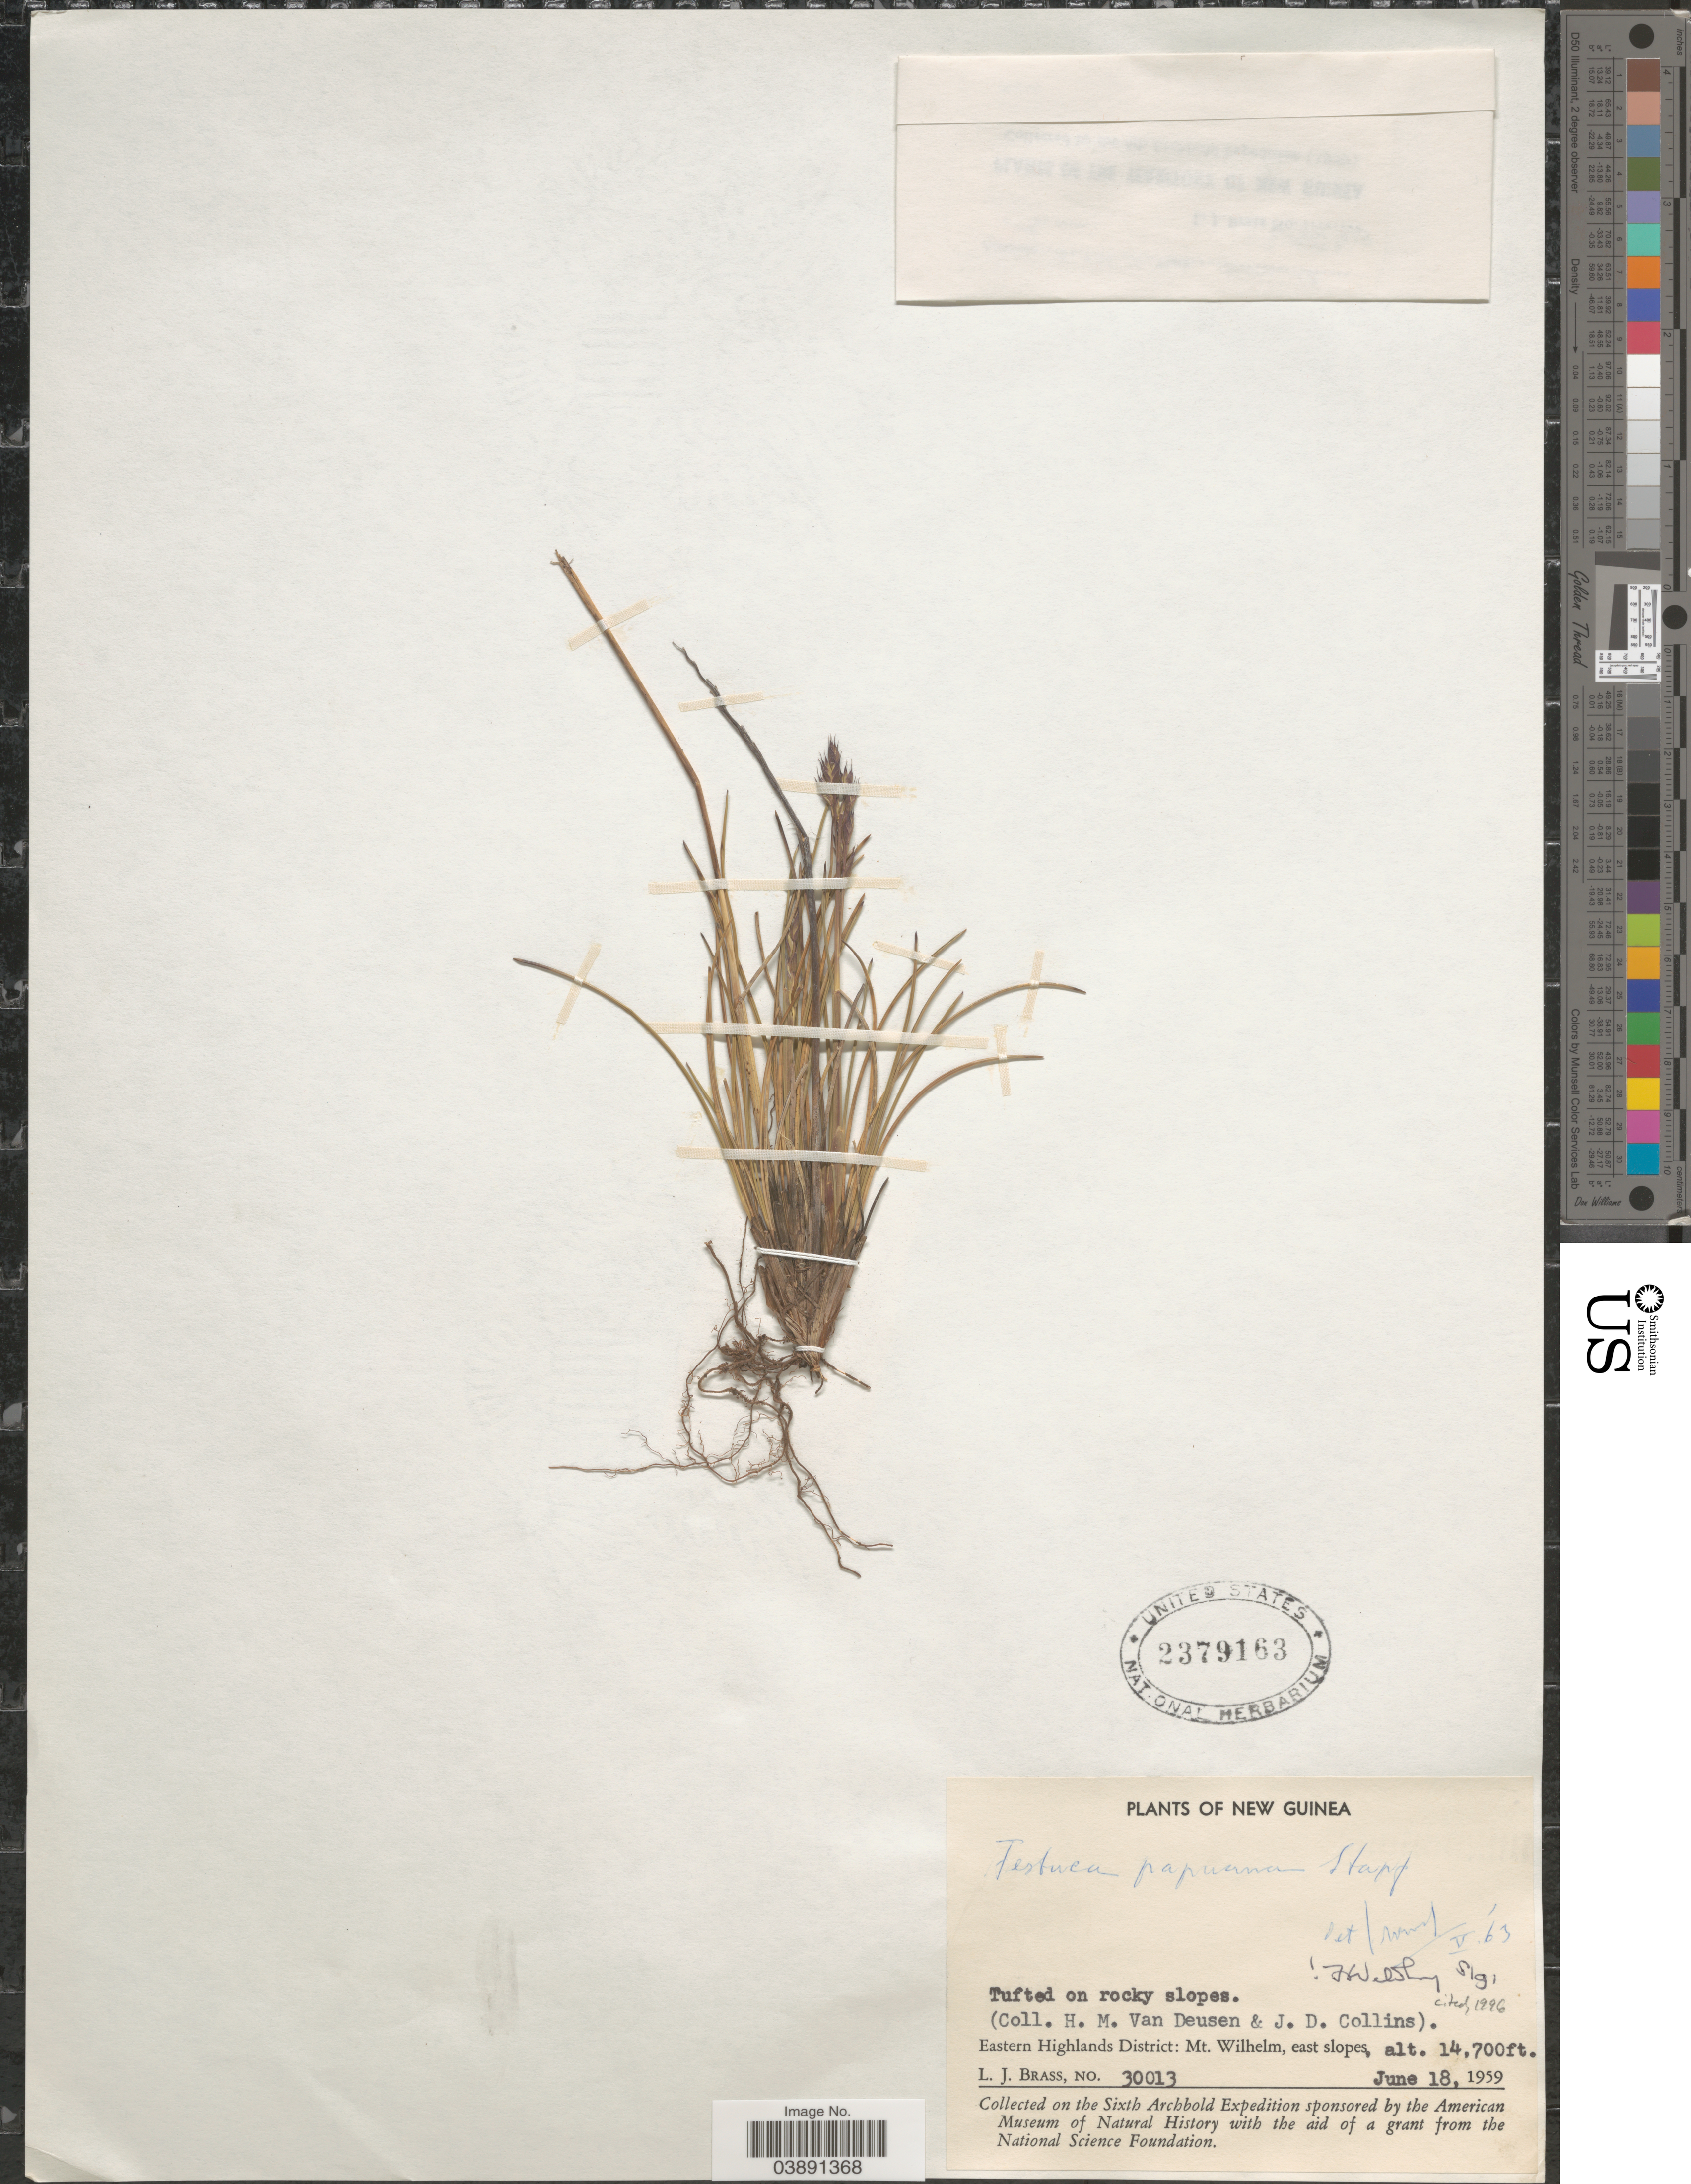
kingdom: Plantae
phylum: Tracheophyta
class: Liliopsida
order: Poales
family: Poaceae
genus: Festuca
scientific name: Festuca papuana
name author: Stapf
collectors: H. Van Deusen, J. Collins & L. J. Brass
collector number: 30013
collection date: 1959-06-18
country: Papua New Guinea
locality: New Guinea. Eastern Highlands District: Mt. Wilhelm, east slopes.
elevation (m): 4481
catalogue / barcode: US 2379163